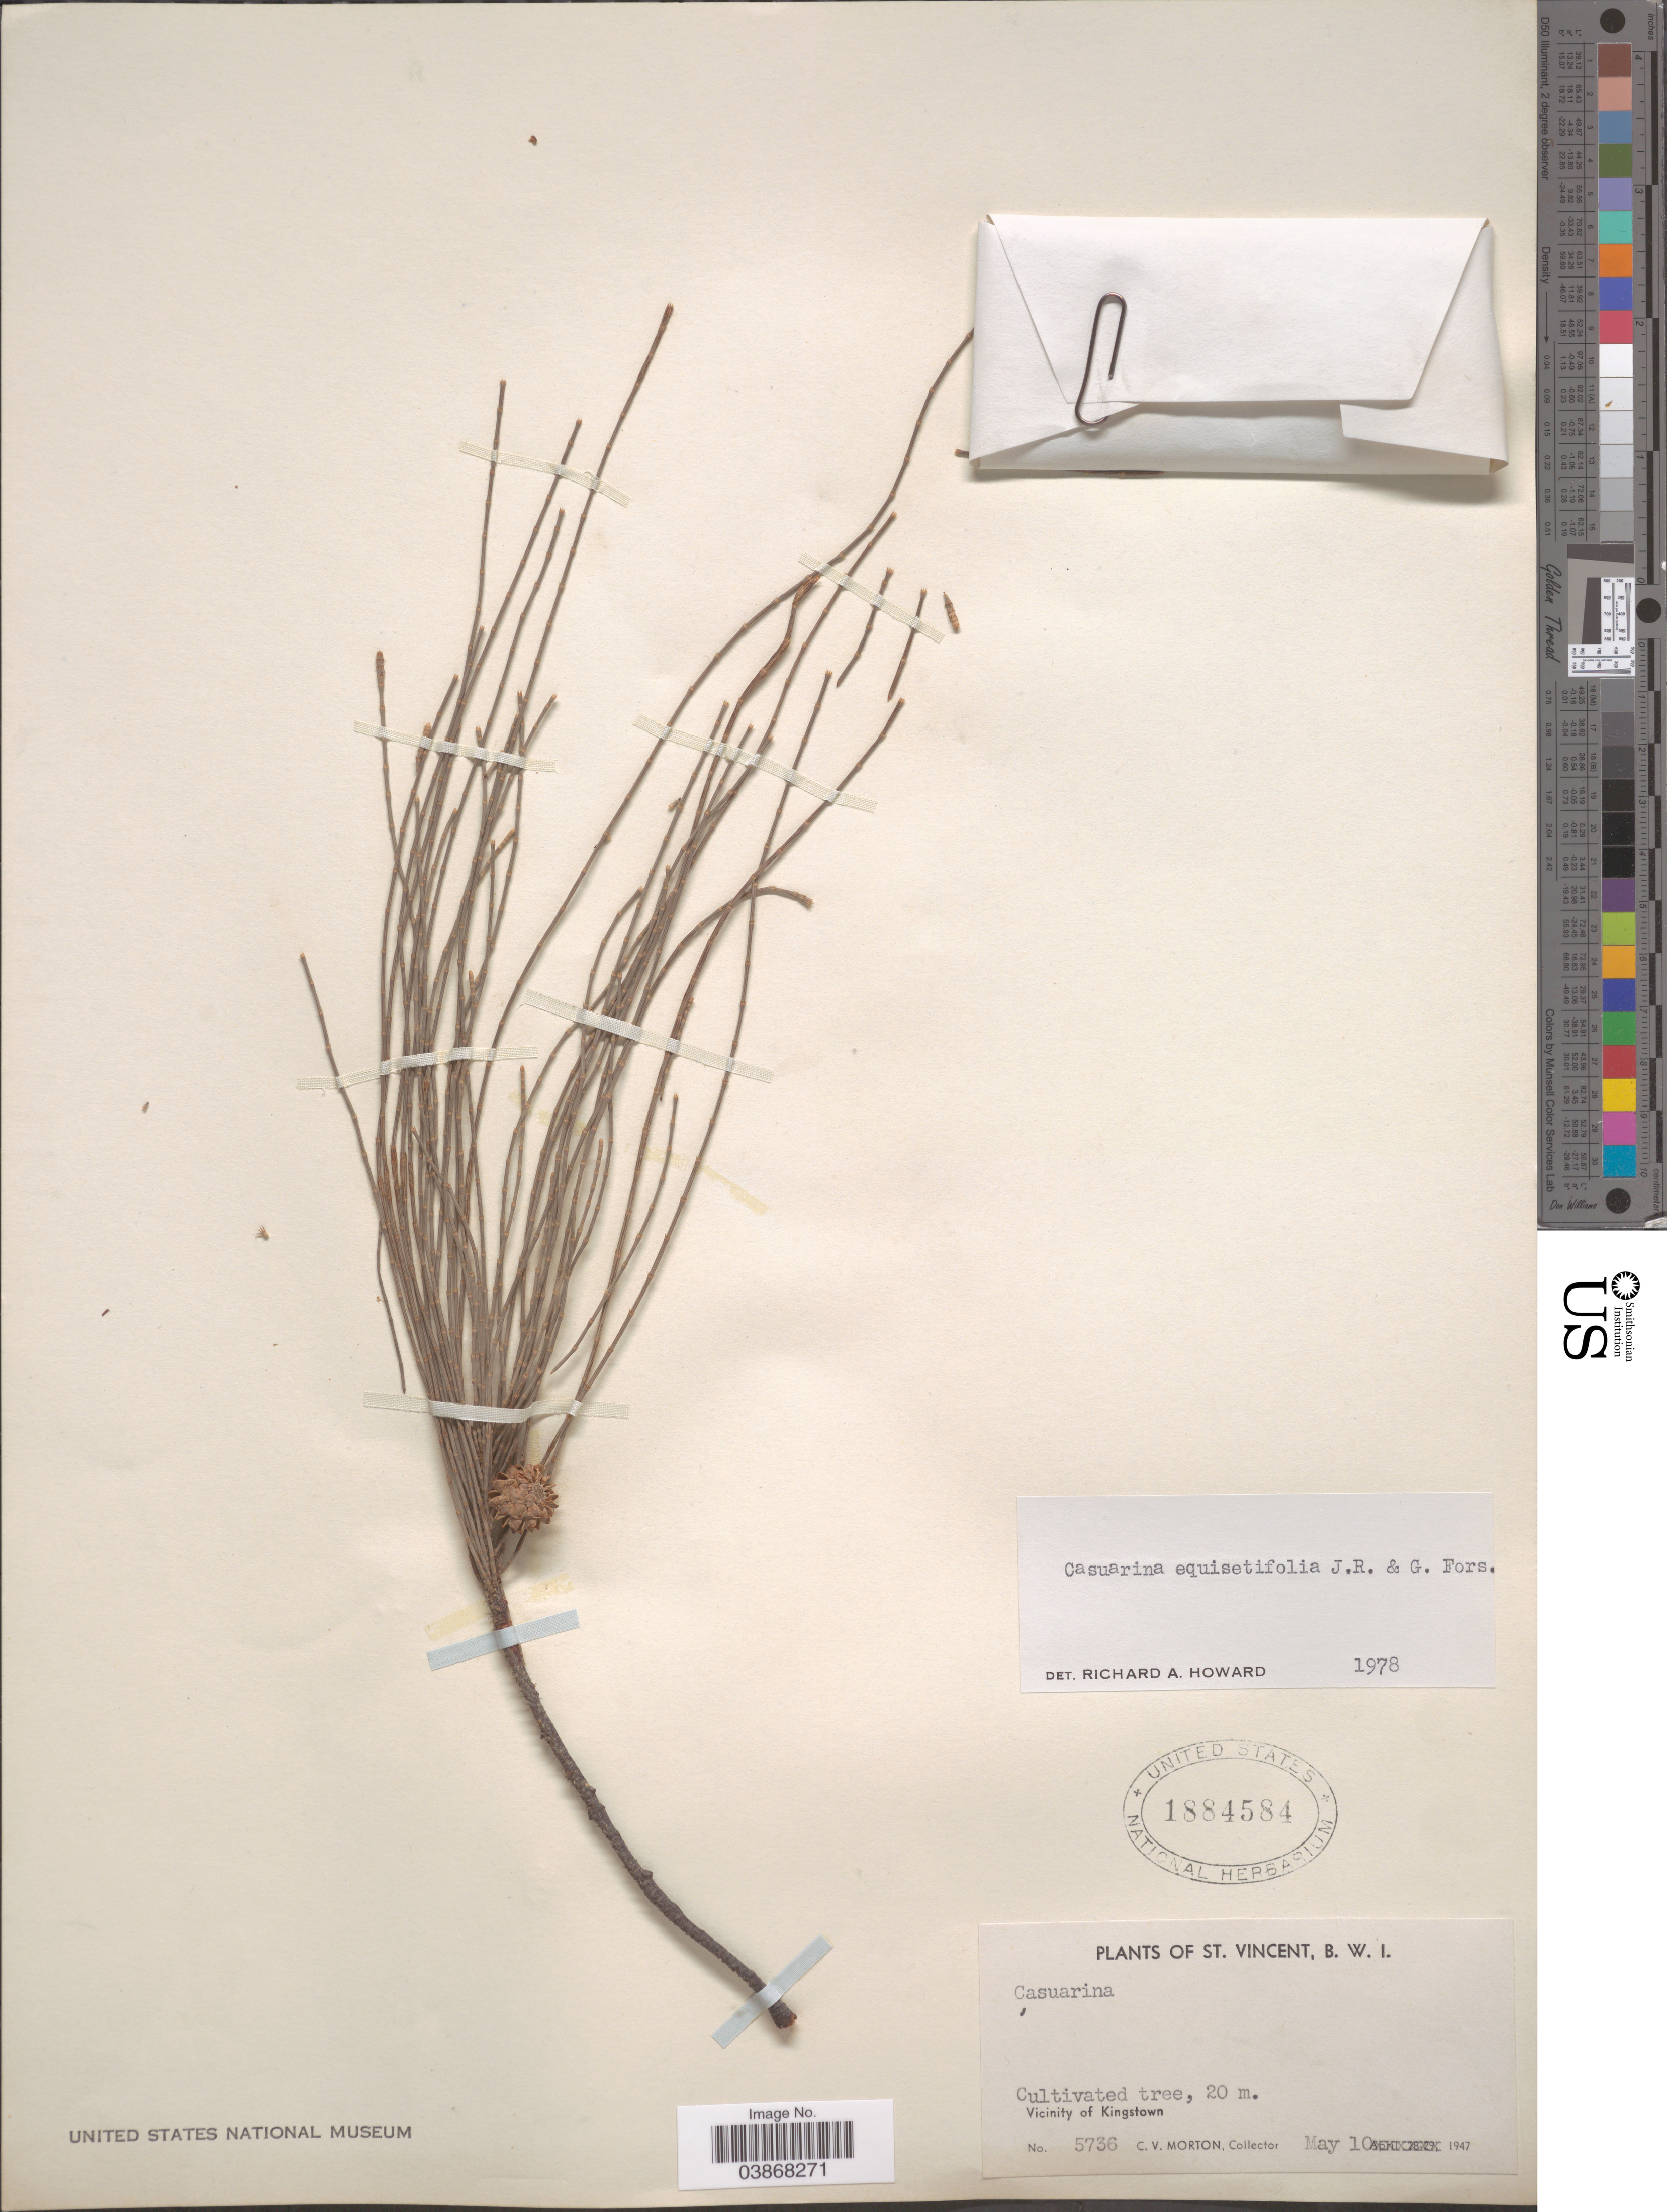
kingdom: Plantae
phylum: Tracheophyta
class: Magnoliopsida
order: Fagales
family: Casuarinaceae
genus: Casuarina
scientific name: Casuarina equisetifolia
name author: L.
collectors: C. V. Morton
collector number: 5736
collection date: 1947-05-10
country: St. Vincent - Grenadines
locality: St. Vincent, B.W.I. Vicinity of Kingstown.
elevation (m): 20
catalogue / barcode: US 1884584